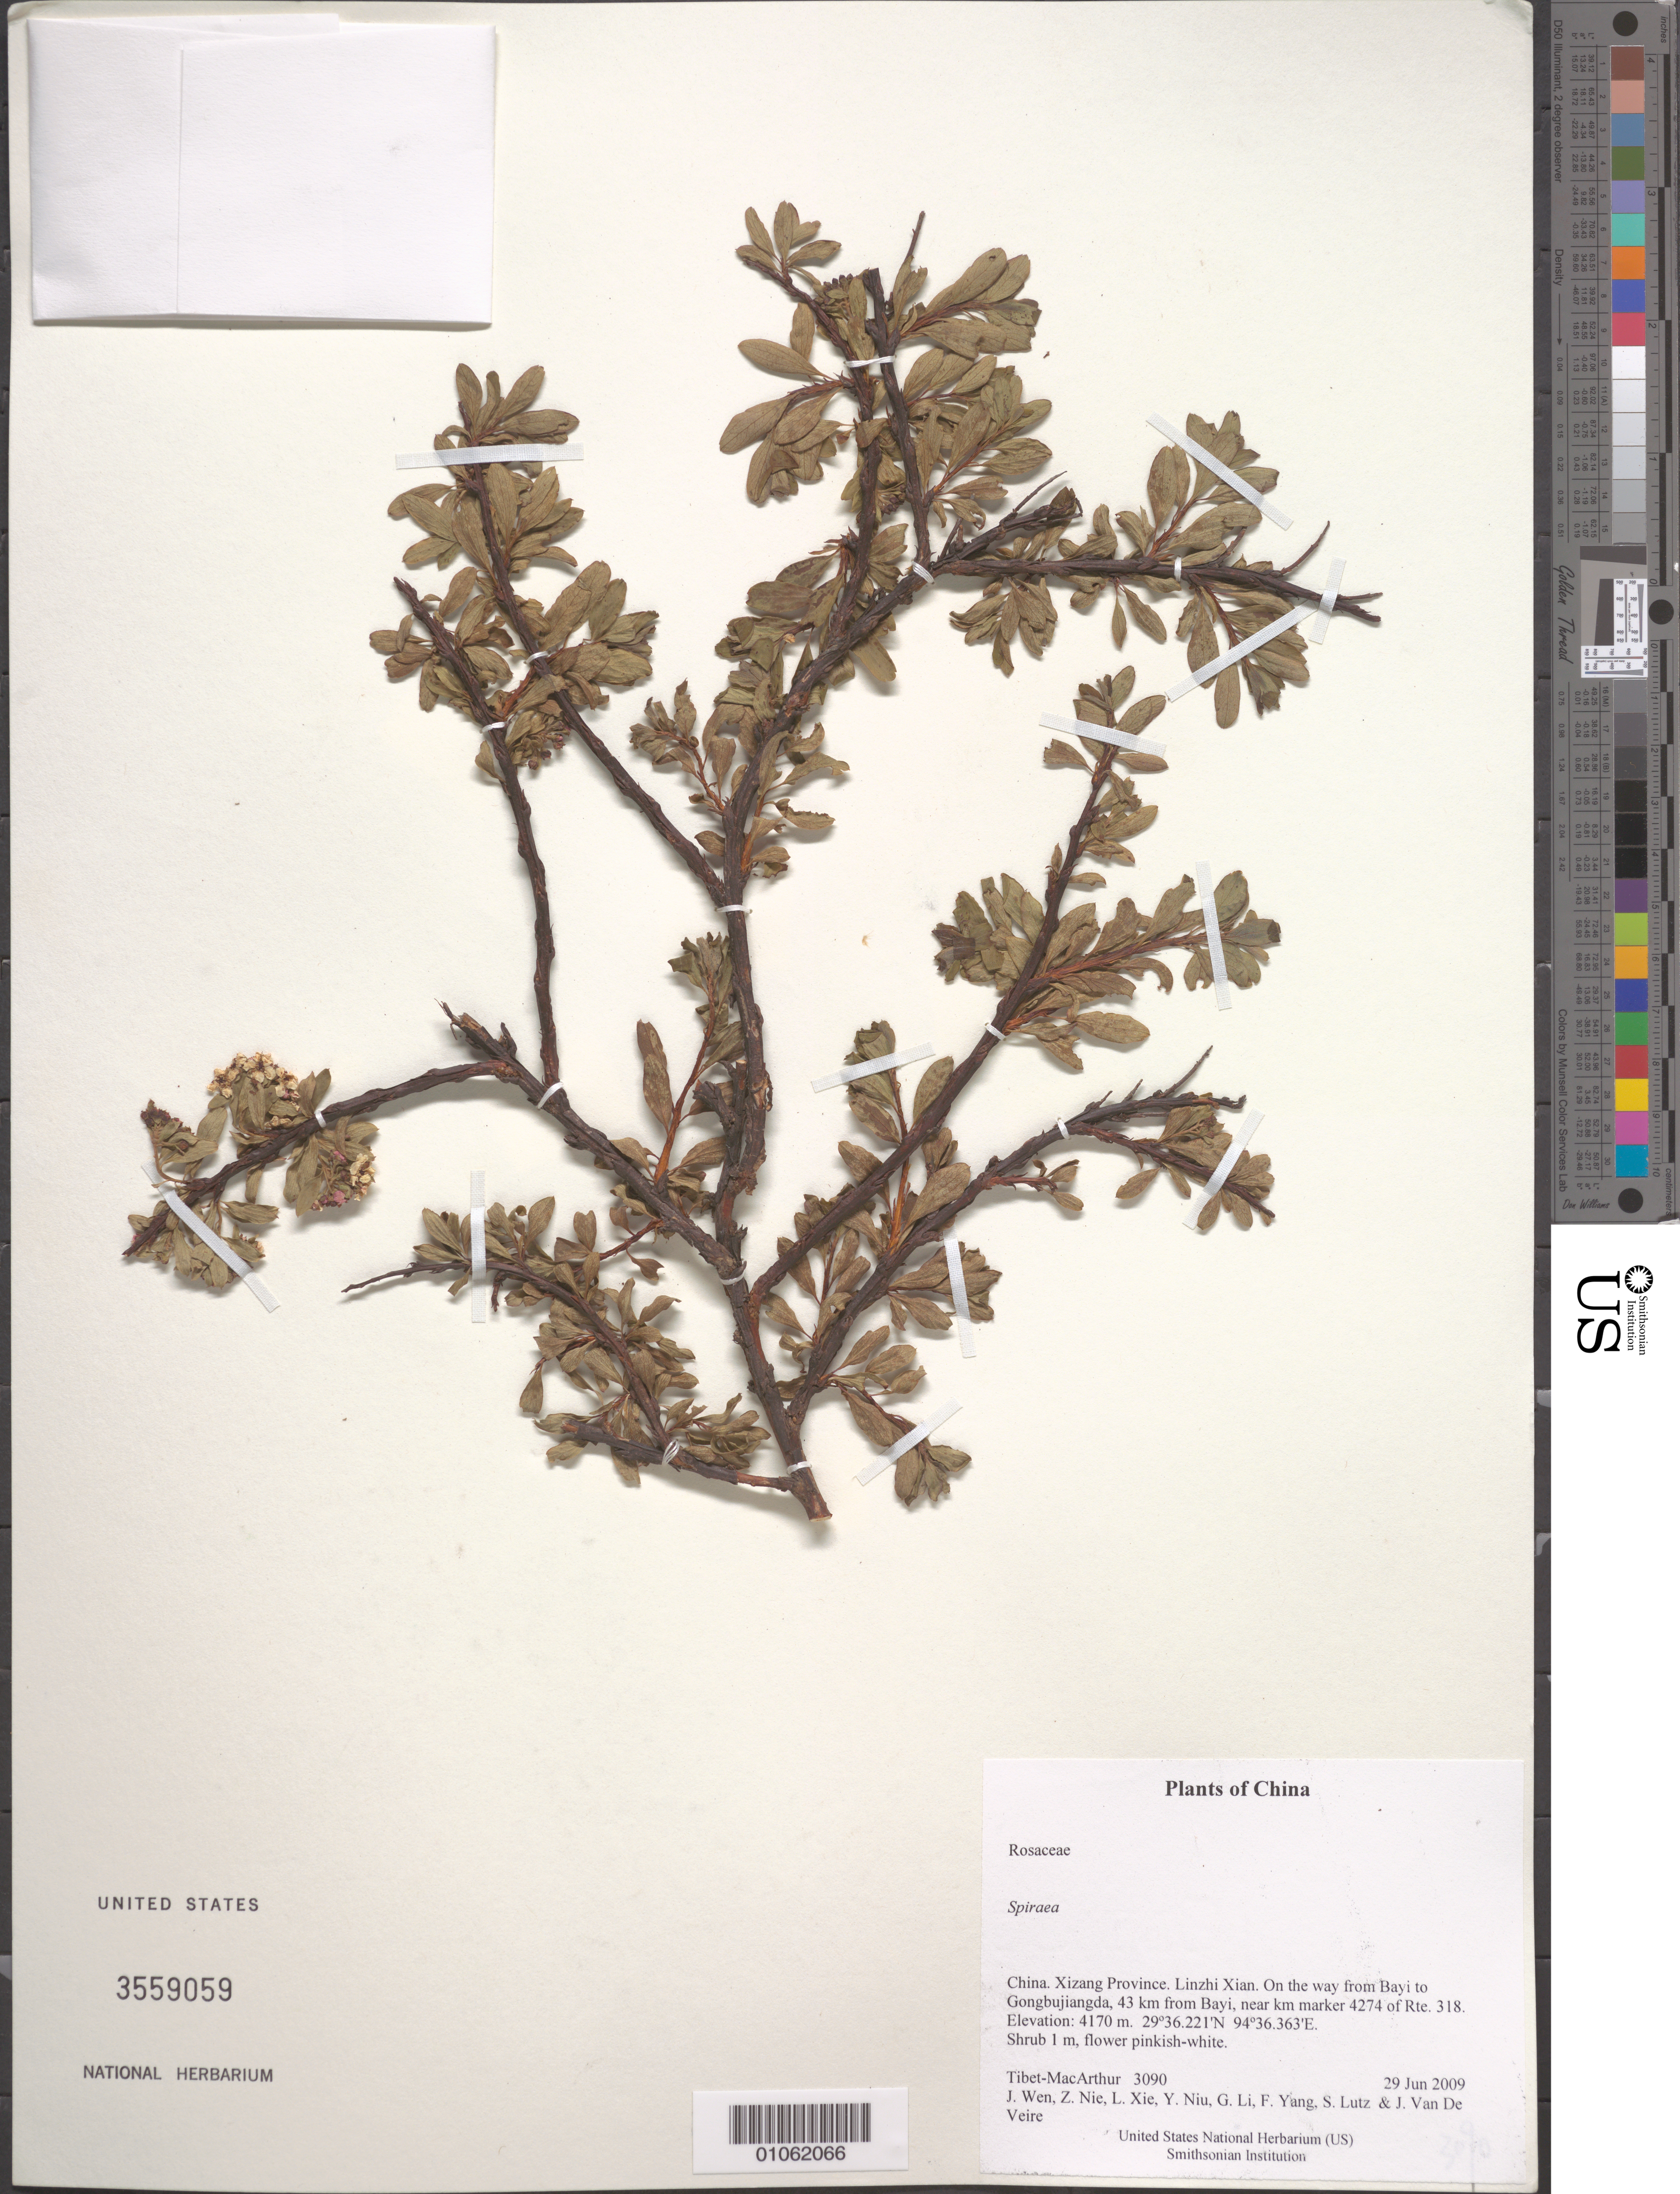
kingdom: Plantae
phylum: Tracheophyta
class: Magnoliopsida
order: Rosales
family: Rosaceae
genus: Spiraea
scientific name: Spiraea sp.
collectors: Tibet-MacArthur, J. Wen, Z. Nie, L. Xie, Y. Niu, G. Li, F. Yang, S. Lutz & J. Van De Veire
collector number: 3090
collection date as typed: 29 Jun 2009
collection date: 2009-06-29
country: China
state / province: Xizang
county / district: Linzhi Xian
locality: On the way from Bayi to Gongbujiangda, 43 km from Bayi, near km marker 4274 of Rte. 318.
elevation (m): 4170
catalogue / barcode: US 3559059